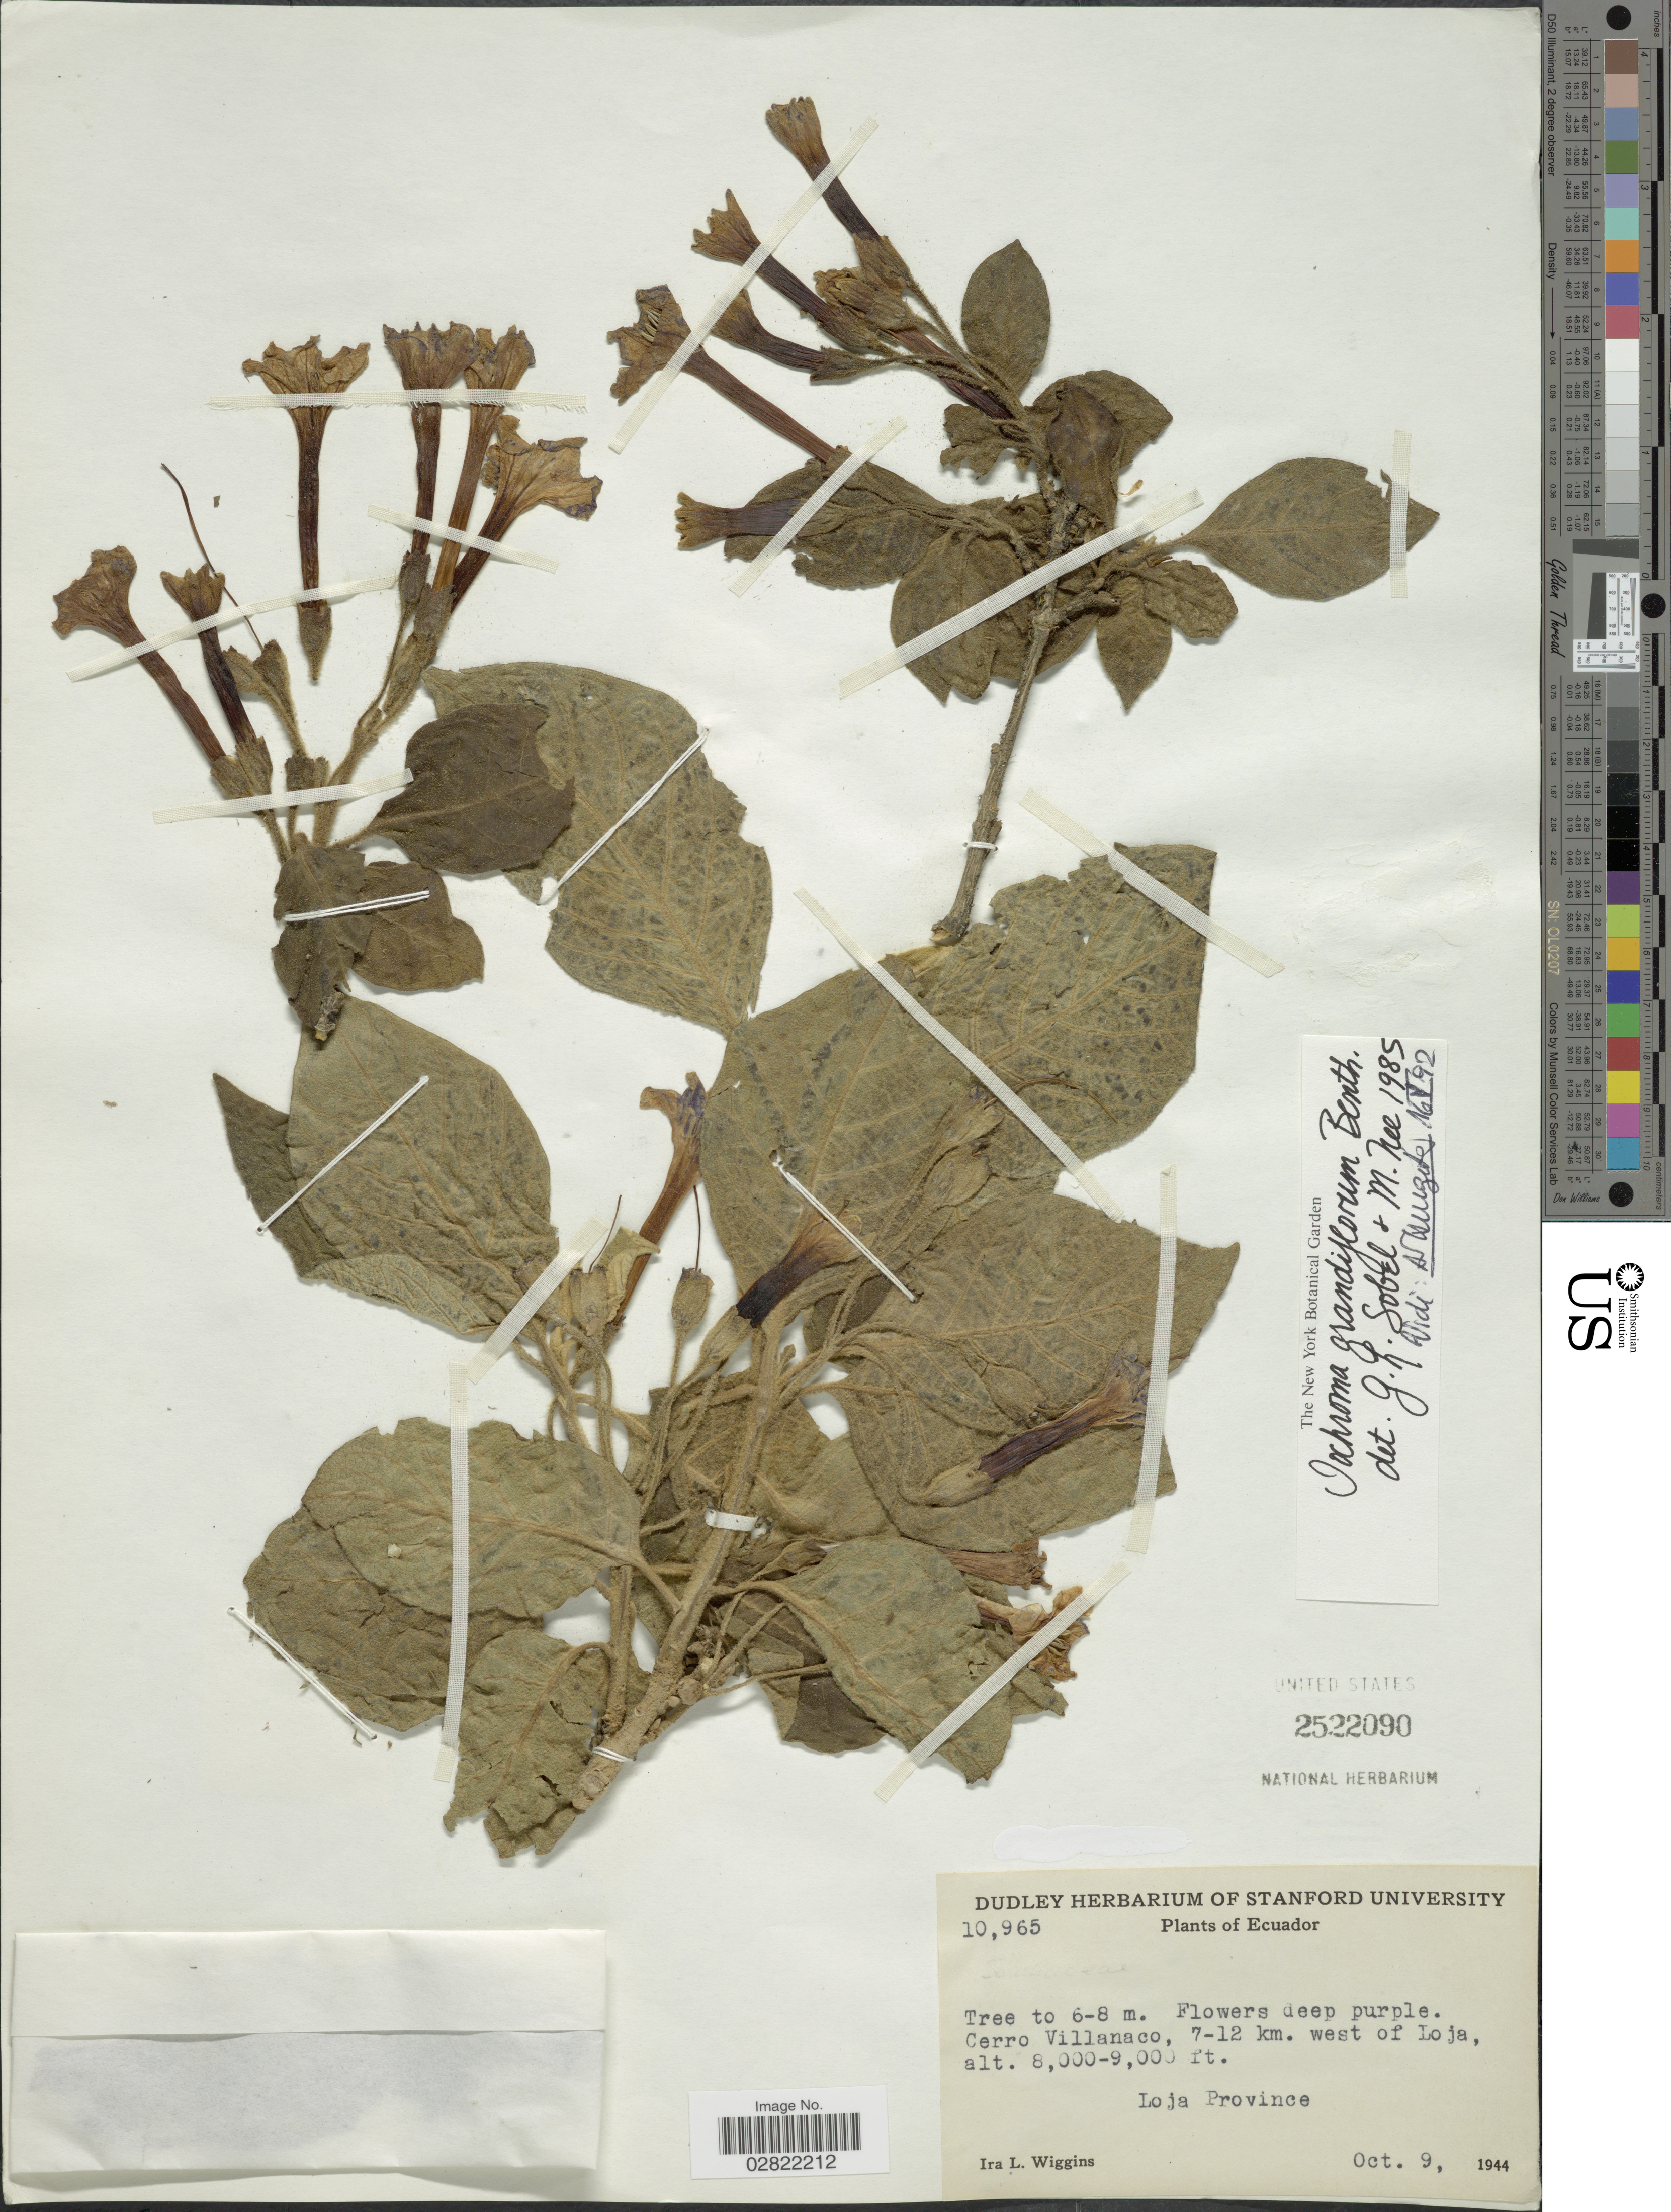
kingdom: Plantae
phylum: Tracheophyta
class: Magnoliopsida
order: Solanales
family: Solanaceae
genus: Iochroma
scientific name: Iochroma grandiflorum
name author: Benth.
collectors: I. L. Wiggins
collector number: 10965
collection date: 1944-10-09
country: Ecuador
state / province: Loja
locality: Cerro Villanaco, 7-12 km. west of Loja, Loja Province.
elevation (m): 2438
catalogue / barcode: US 2522090